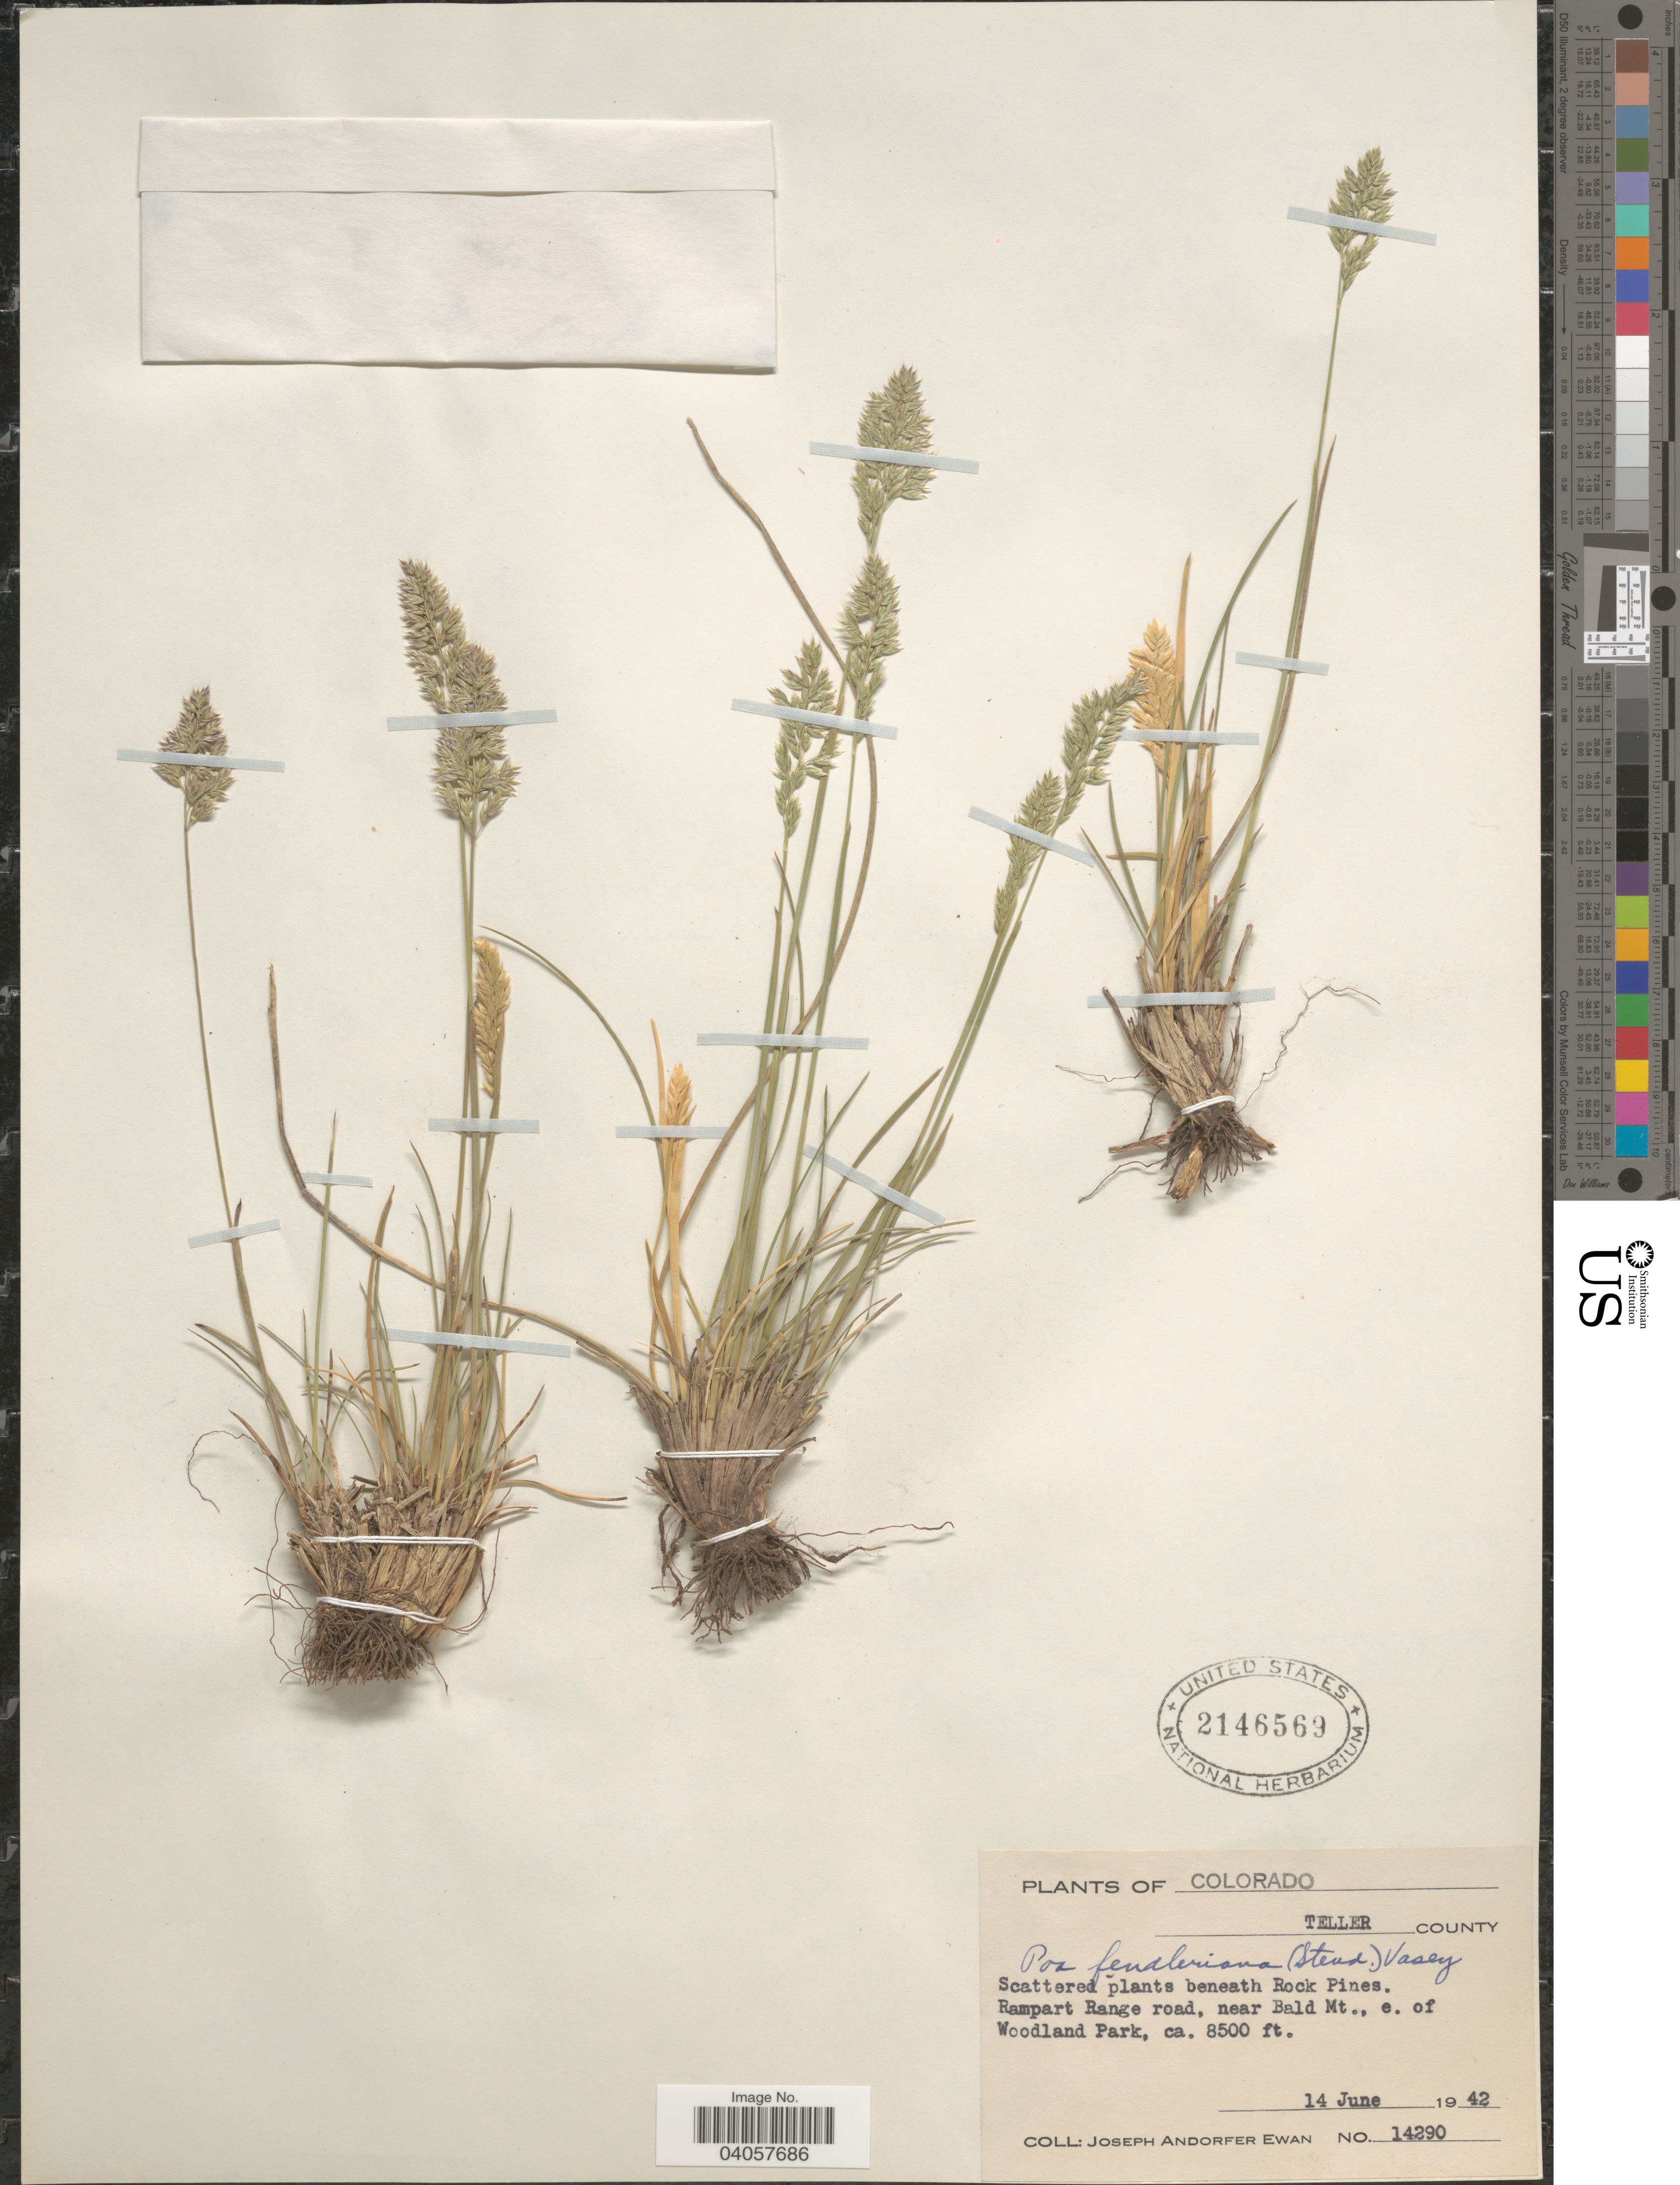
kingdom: Plantae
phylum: Tracheophyta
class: Liliopsida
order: Poales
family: Poaceae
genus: Poa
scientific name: Poa fendleriana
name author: (Steud.) Vasey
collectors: J. A. Ewan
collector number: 14290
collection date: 1942-06-14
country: United States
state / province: Colorado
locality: Teller County. Beneath Rock Pines. Rampart Range road, near Bald Mt., e. of Woodland Park.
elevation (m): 2591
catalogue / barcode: US 2146569